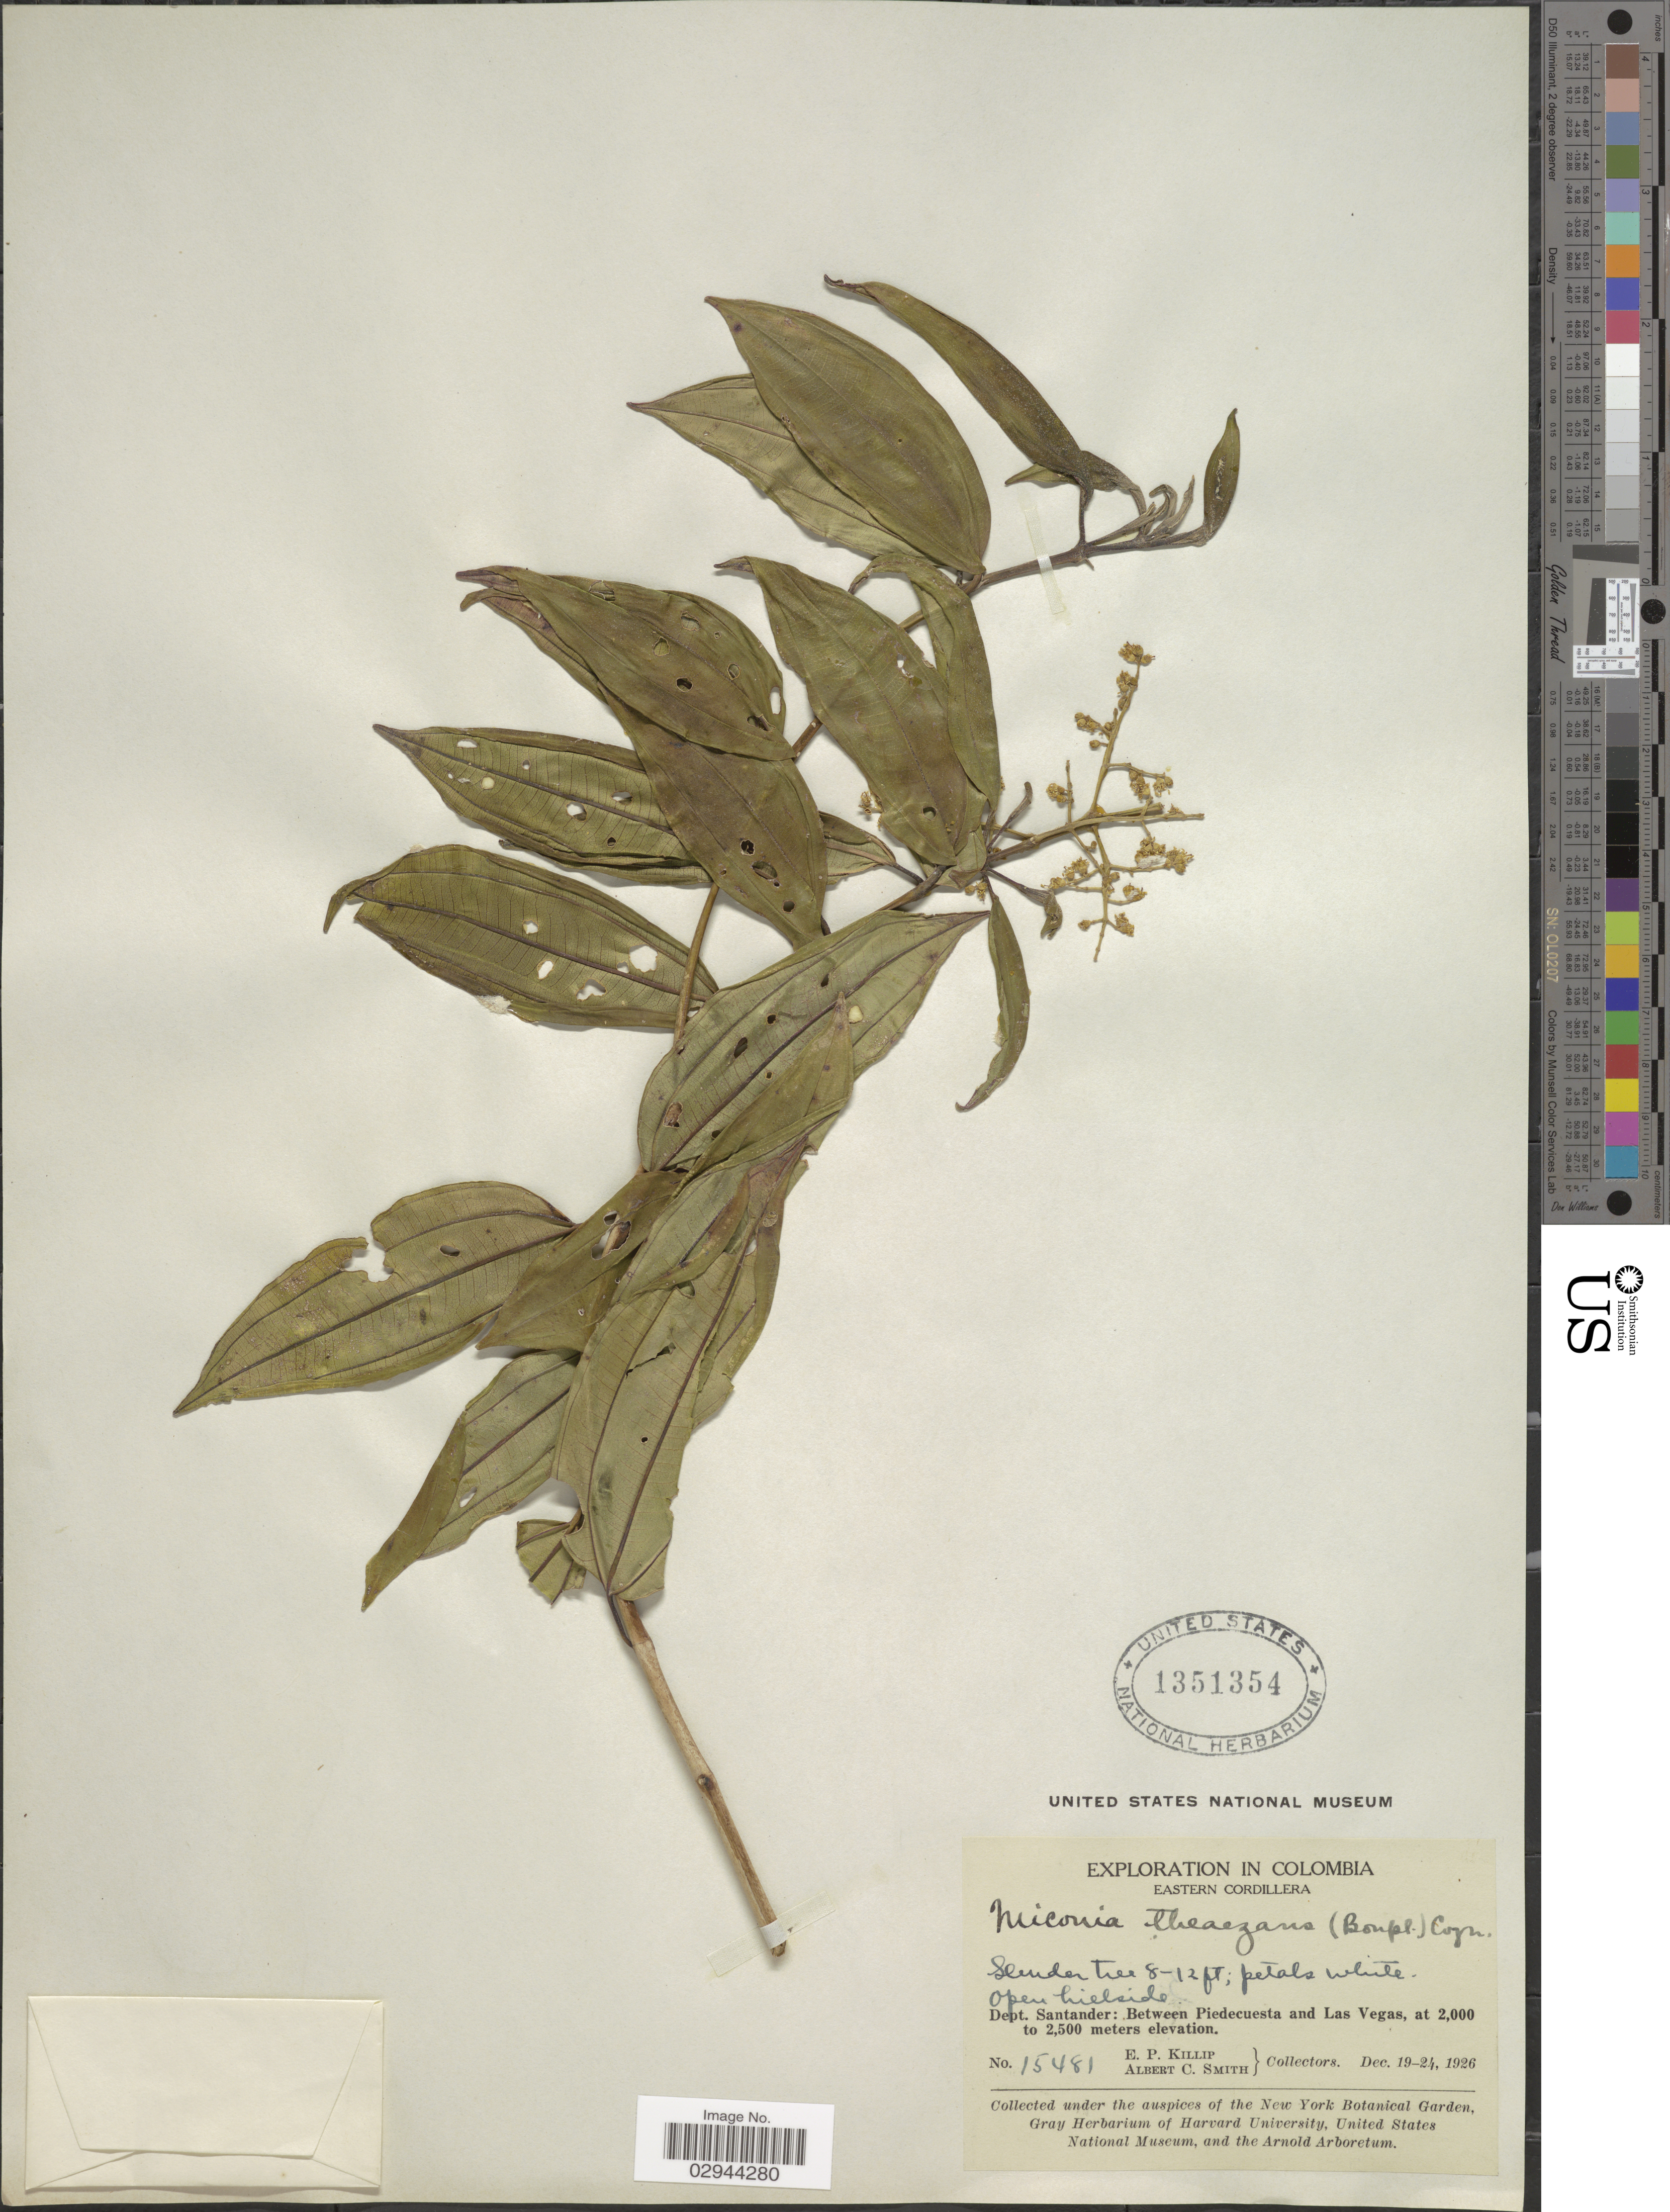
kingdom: Plantae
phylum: Tracheophyta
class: Magnoliopsida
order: Myrtales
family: Melastomataceae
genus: Miconia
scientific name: Miconia theizans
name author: (Bonpl.) Cogn.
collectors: E. P. Killip & A. C. Smith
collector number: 15481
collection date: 1926-12-19/1926-12-24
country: Colombia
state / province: Santander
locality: Eastern Cordillera, Dept. Santander, Between Piedecuesta and Las Vegas.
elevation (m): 2000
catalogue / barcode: US 1351354